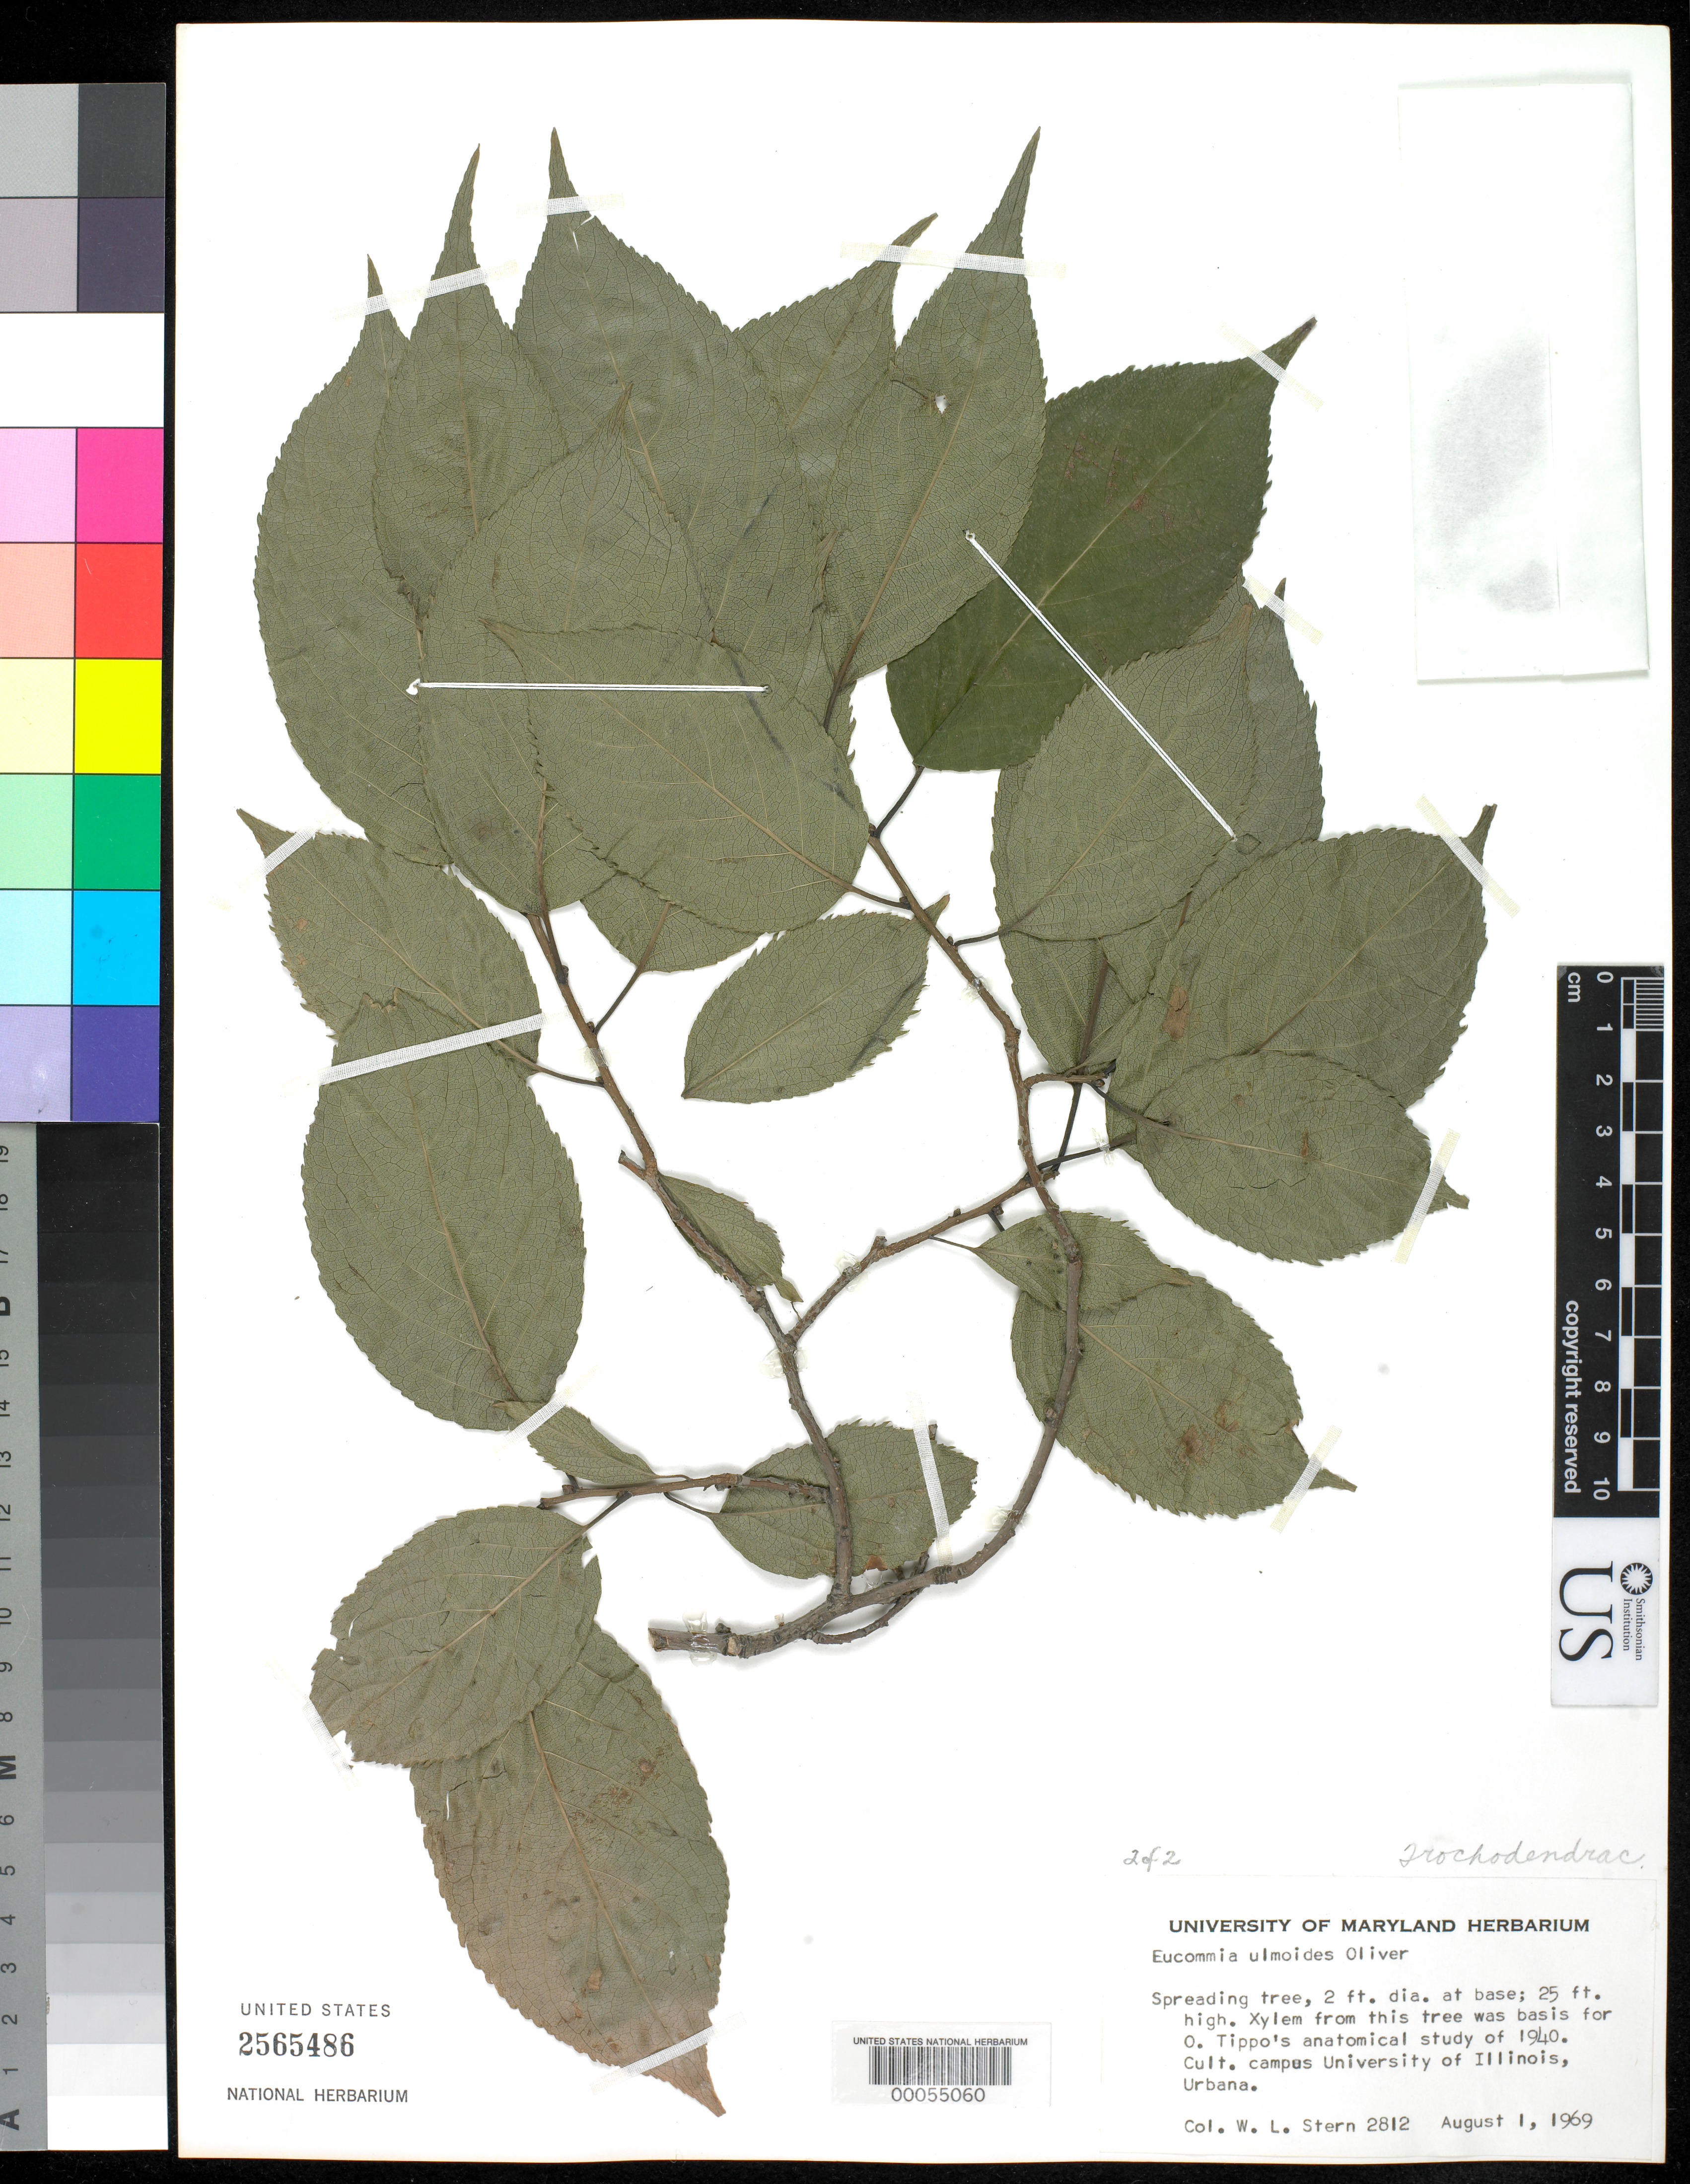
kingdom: Plantae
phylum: Tracheophyta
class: Magnoliopsida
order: Garryales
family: Eucommiaceae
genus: Eucommia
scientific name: Eucommia ulmoides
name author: Oliv.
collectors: W. L. Stern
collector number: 2812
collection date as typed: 01 Aug 1969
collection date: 1969-08-01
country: United States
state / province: Illinois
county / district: Champaign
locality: Urbana, university of illinois campus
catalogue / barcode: US 2565486